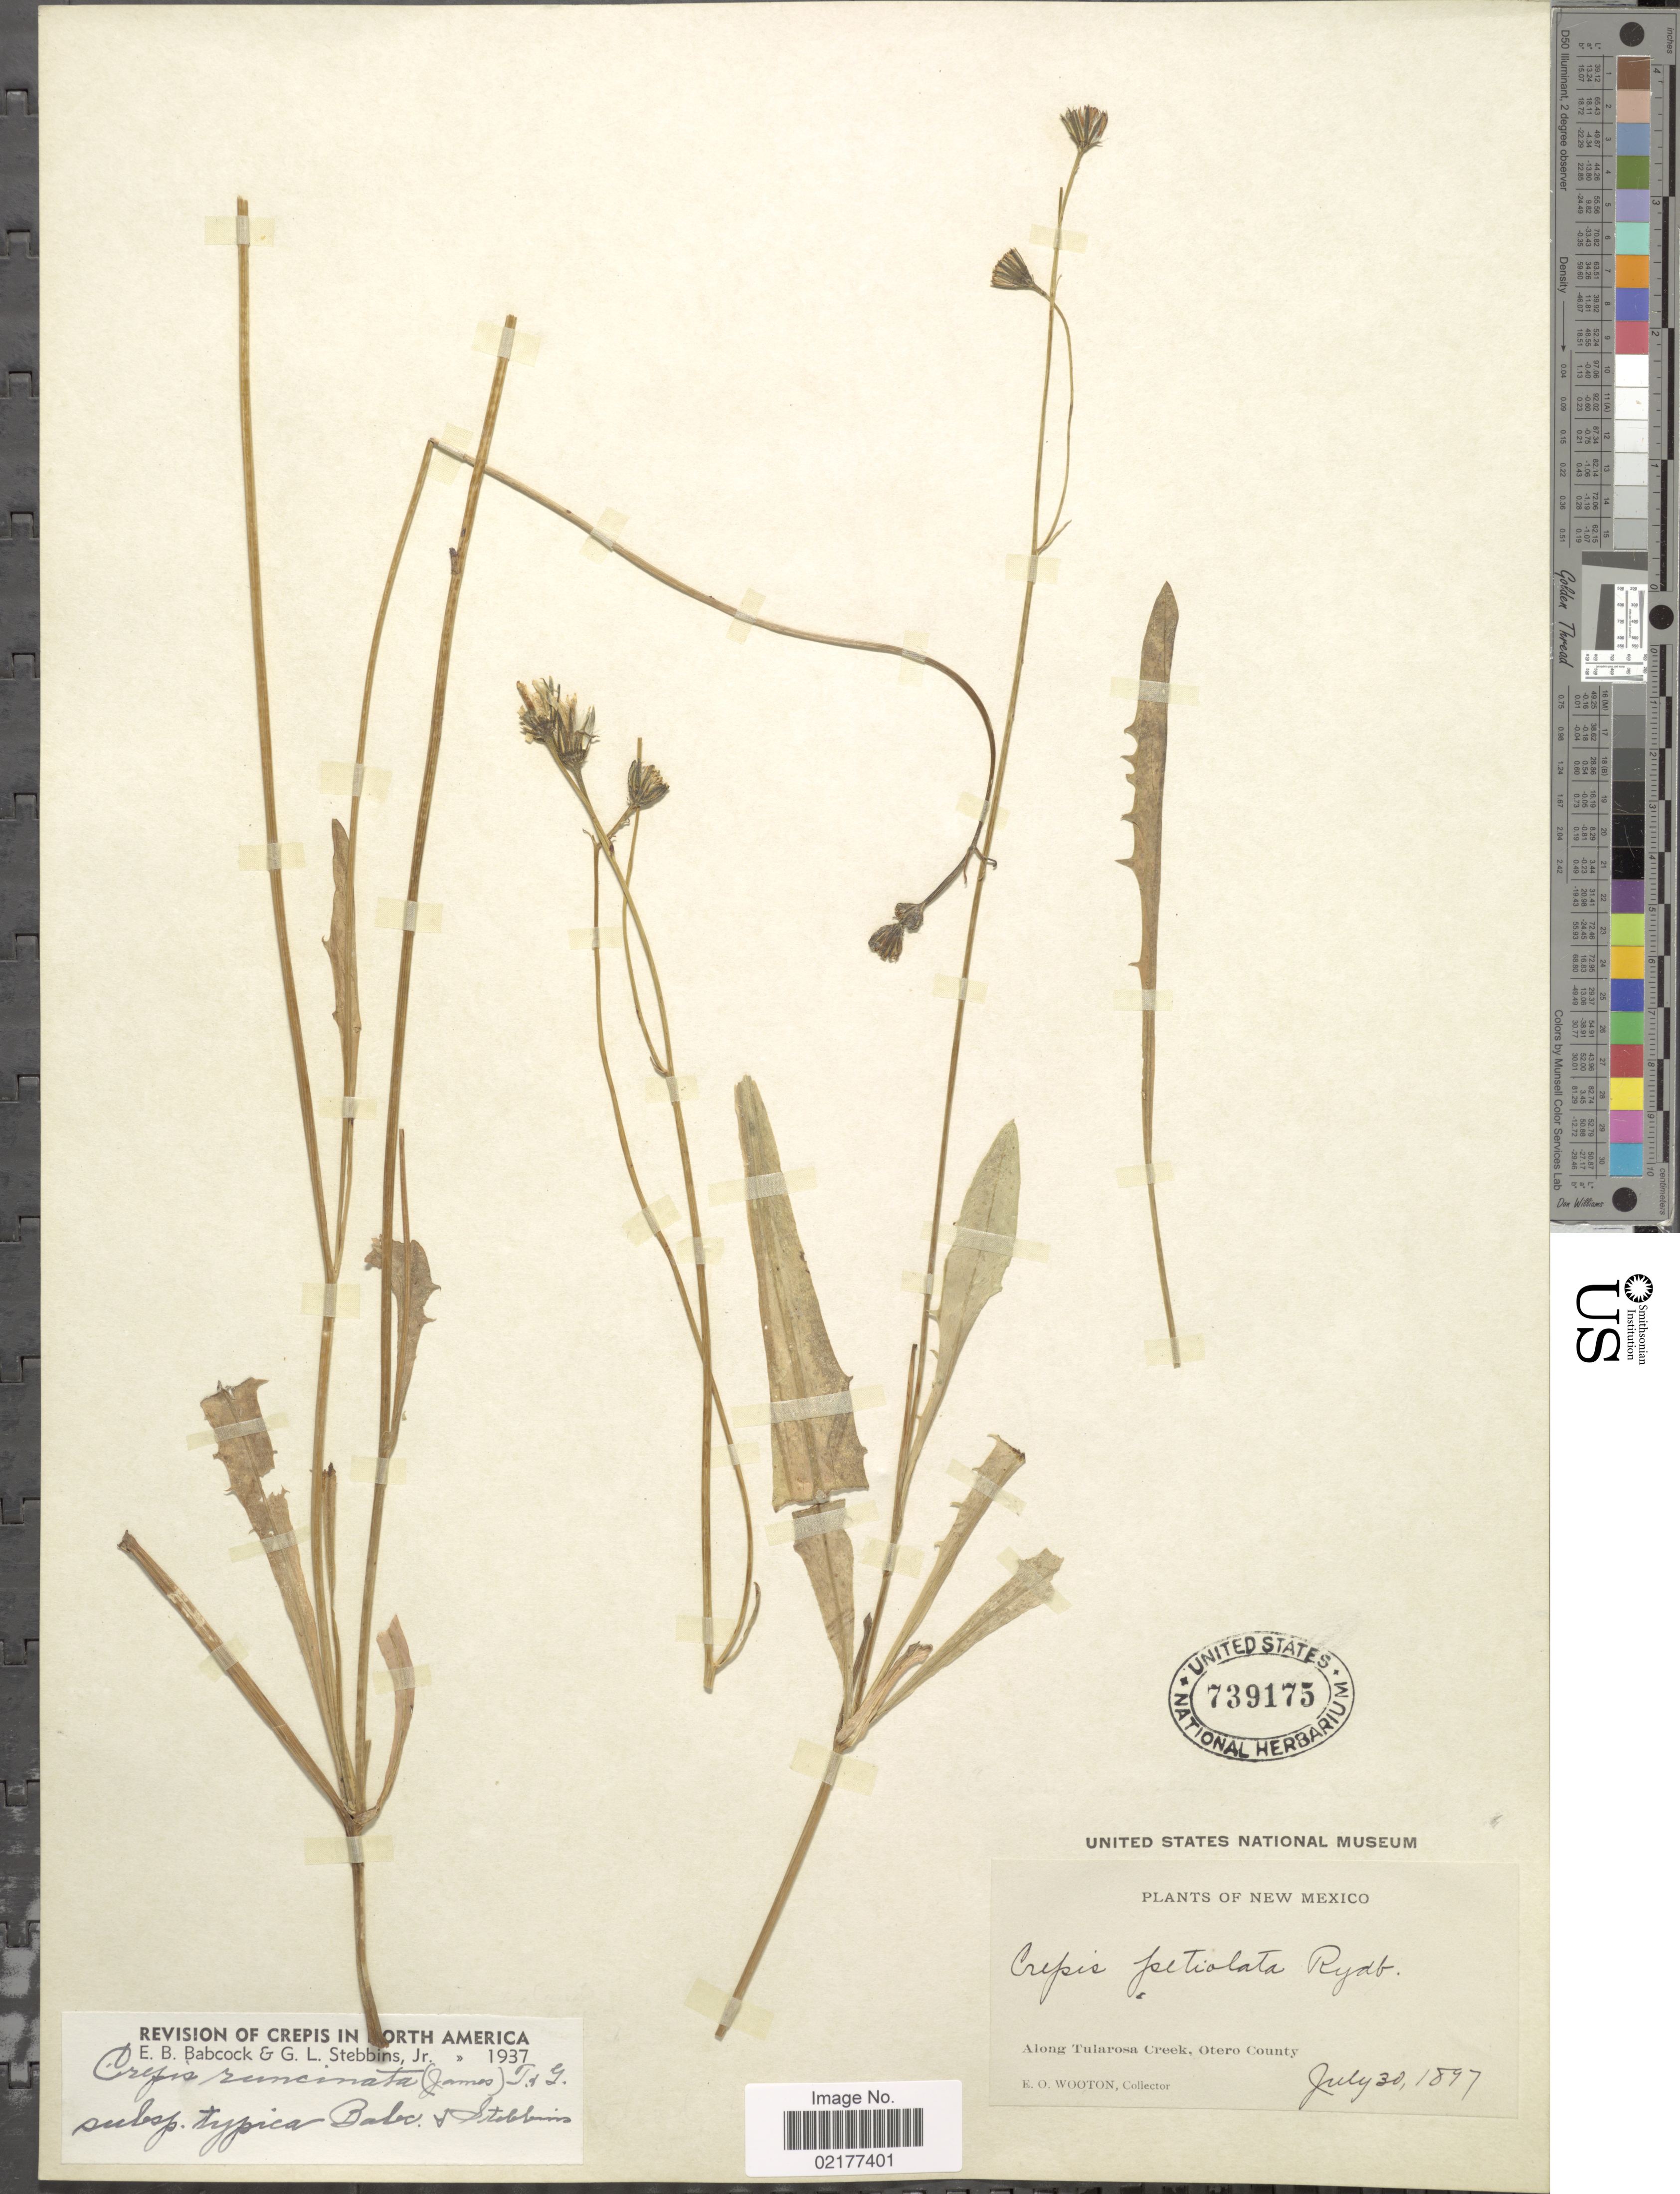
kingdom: Plantae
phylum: Tracheophyta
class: Magnoliopsida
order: Asterales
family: Asteraceae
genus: Crepis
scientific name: Crepis runcinata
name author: Torr. & A. Gray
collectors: E. O. Wooton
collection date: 1897-07-30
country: United States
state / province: New Mexico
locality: Along Tularosa Creek, Otero County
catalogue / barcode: US 739175